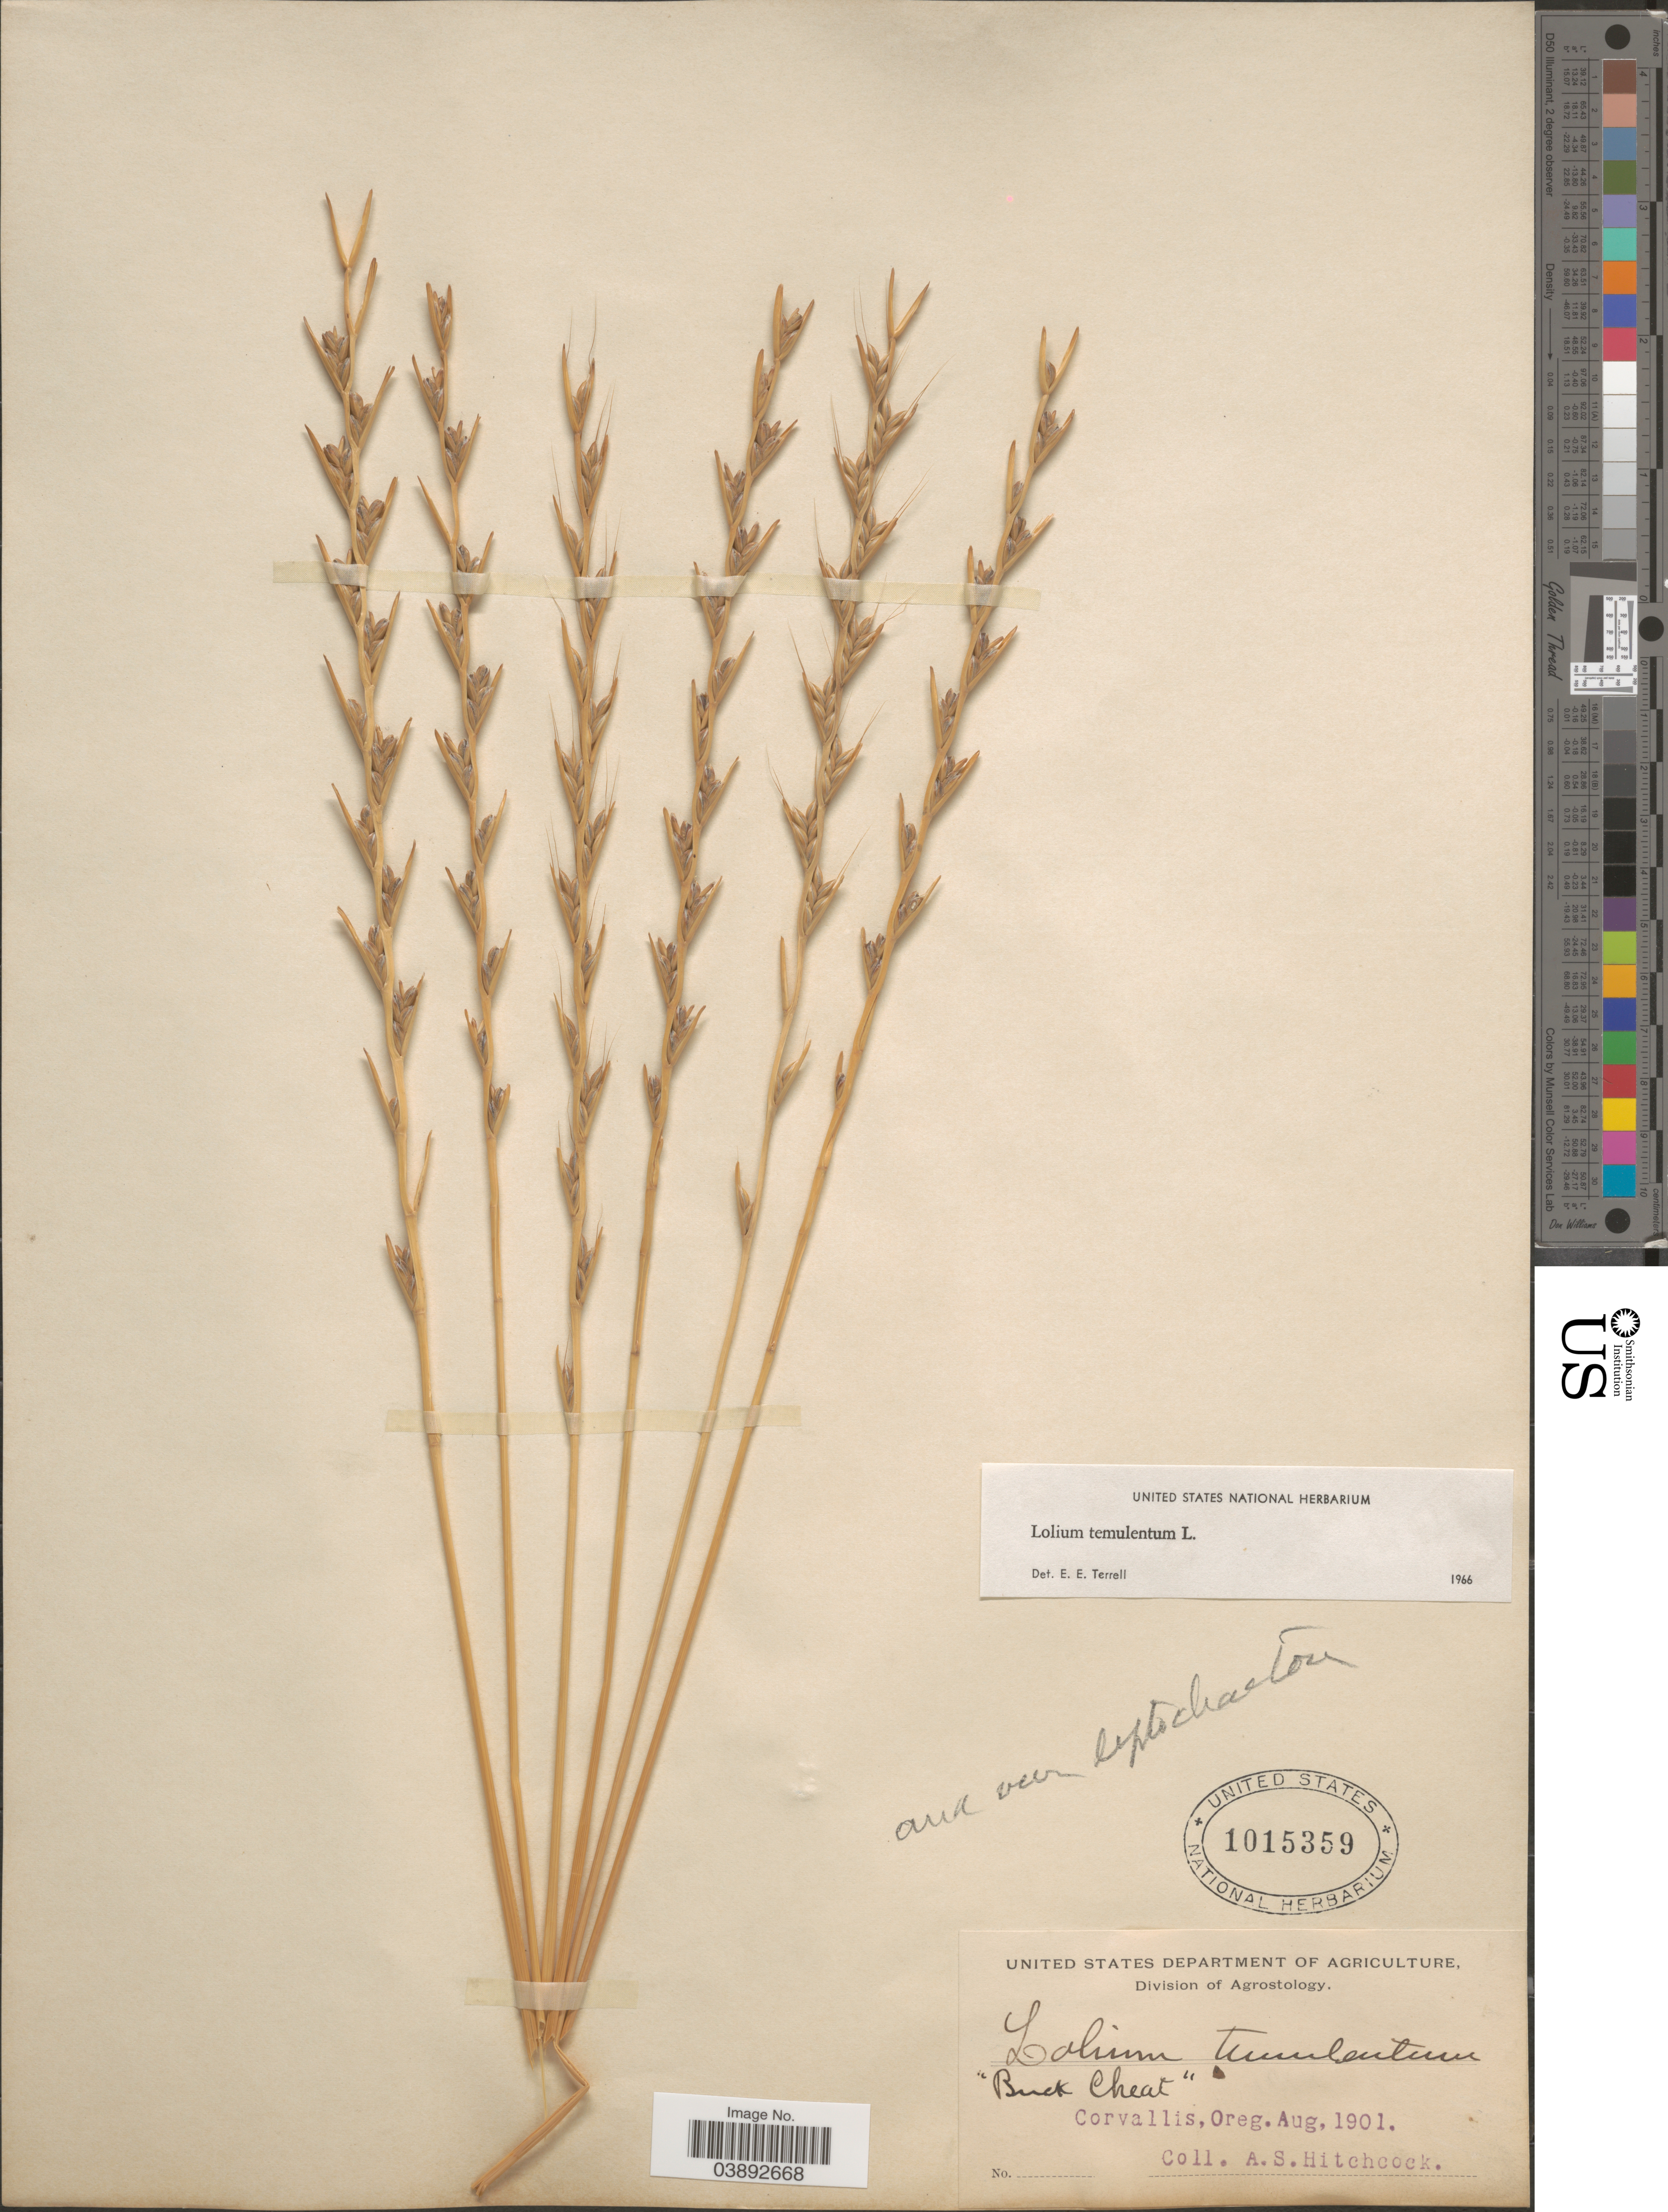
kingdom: Plantae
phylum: Tracheophyta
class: Liliopsida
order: Poales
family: Poaceae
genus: Lolium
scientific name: Lolium temulentum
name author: L.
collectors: A. S. Hitchcock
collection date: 1901-08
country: United States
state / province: Oregon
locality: Corvallis.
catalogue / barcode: US 1015359